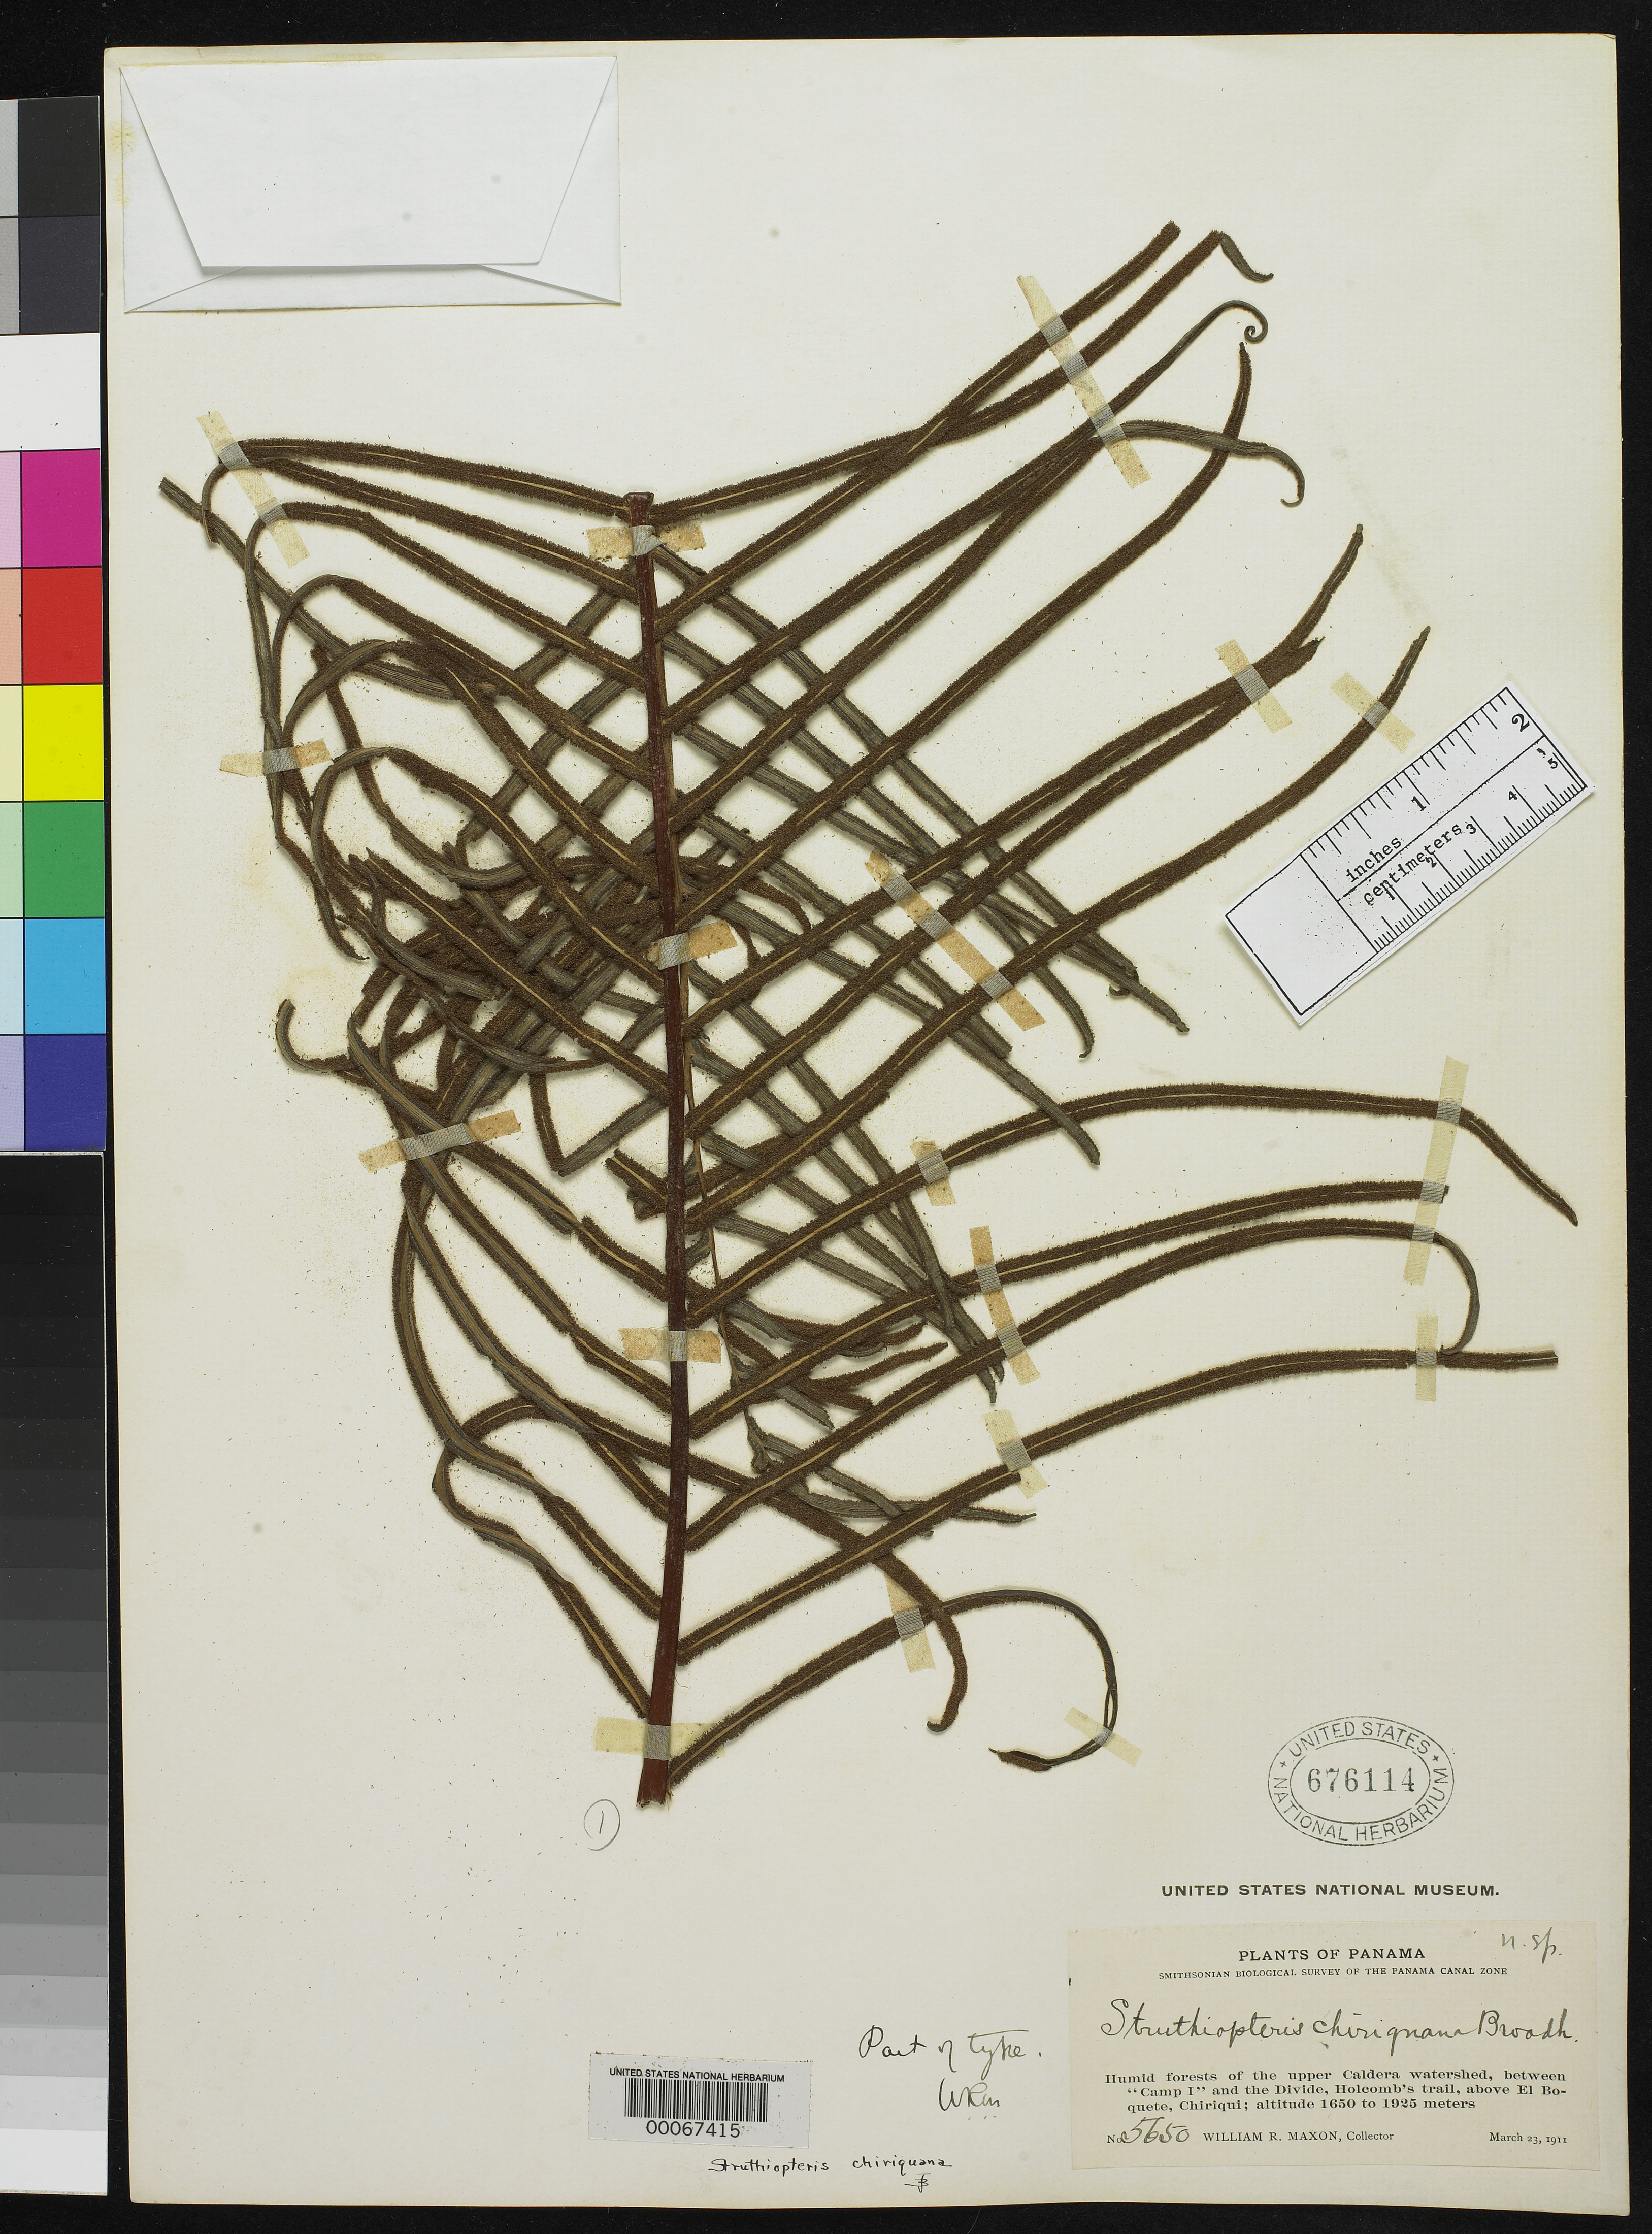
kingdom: Plantae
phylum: Tracheophyta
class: Polypodiopsida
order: Polypodiales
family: Blechnaceae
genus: Struthiopteris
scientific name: Struthiopteris chiriquana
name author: Broadh.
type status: Holotype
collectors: W. R. Maxon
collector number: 5650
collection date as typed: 23 Mar 1911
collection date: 1911-03-23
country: Panama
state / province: Chiriquí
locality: Upper Caldera River, between Camp 1 and divide, Holcomb's Trail, above El Boquete.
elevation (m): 1650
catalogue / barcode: US 676114